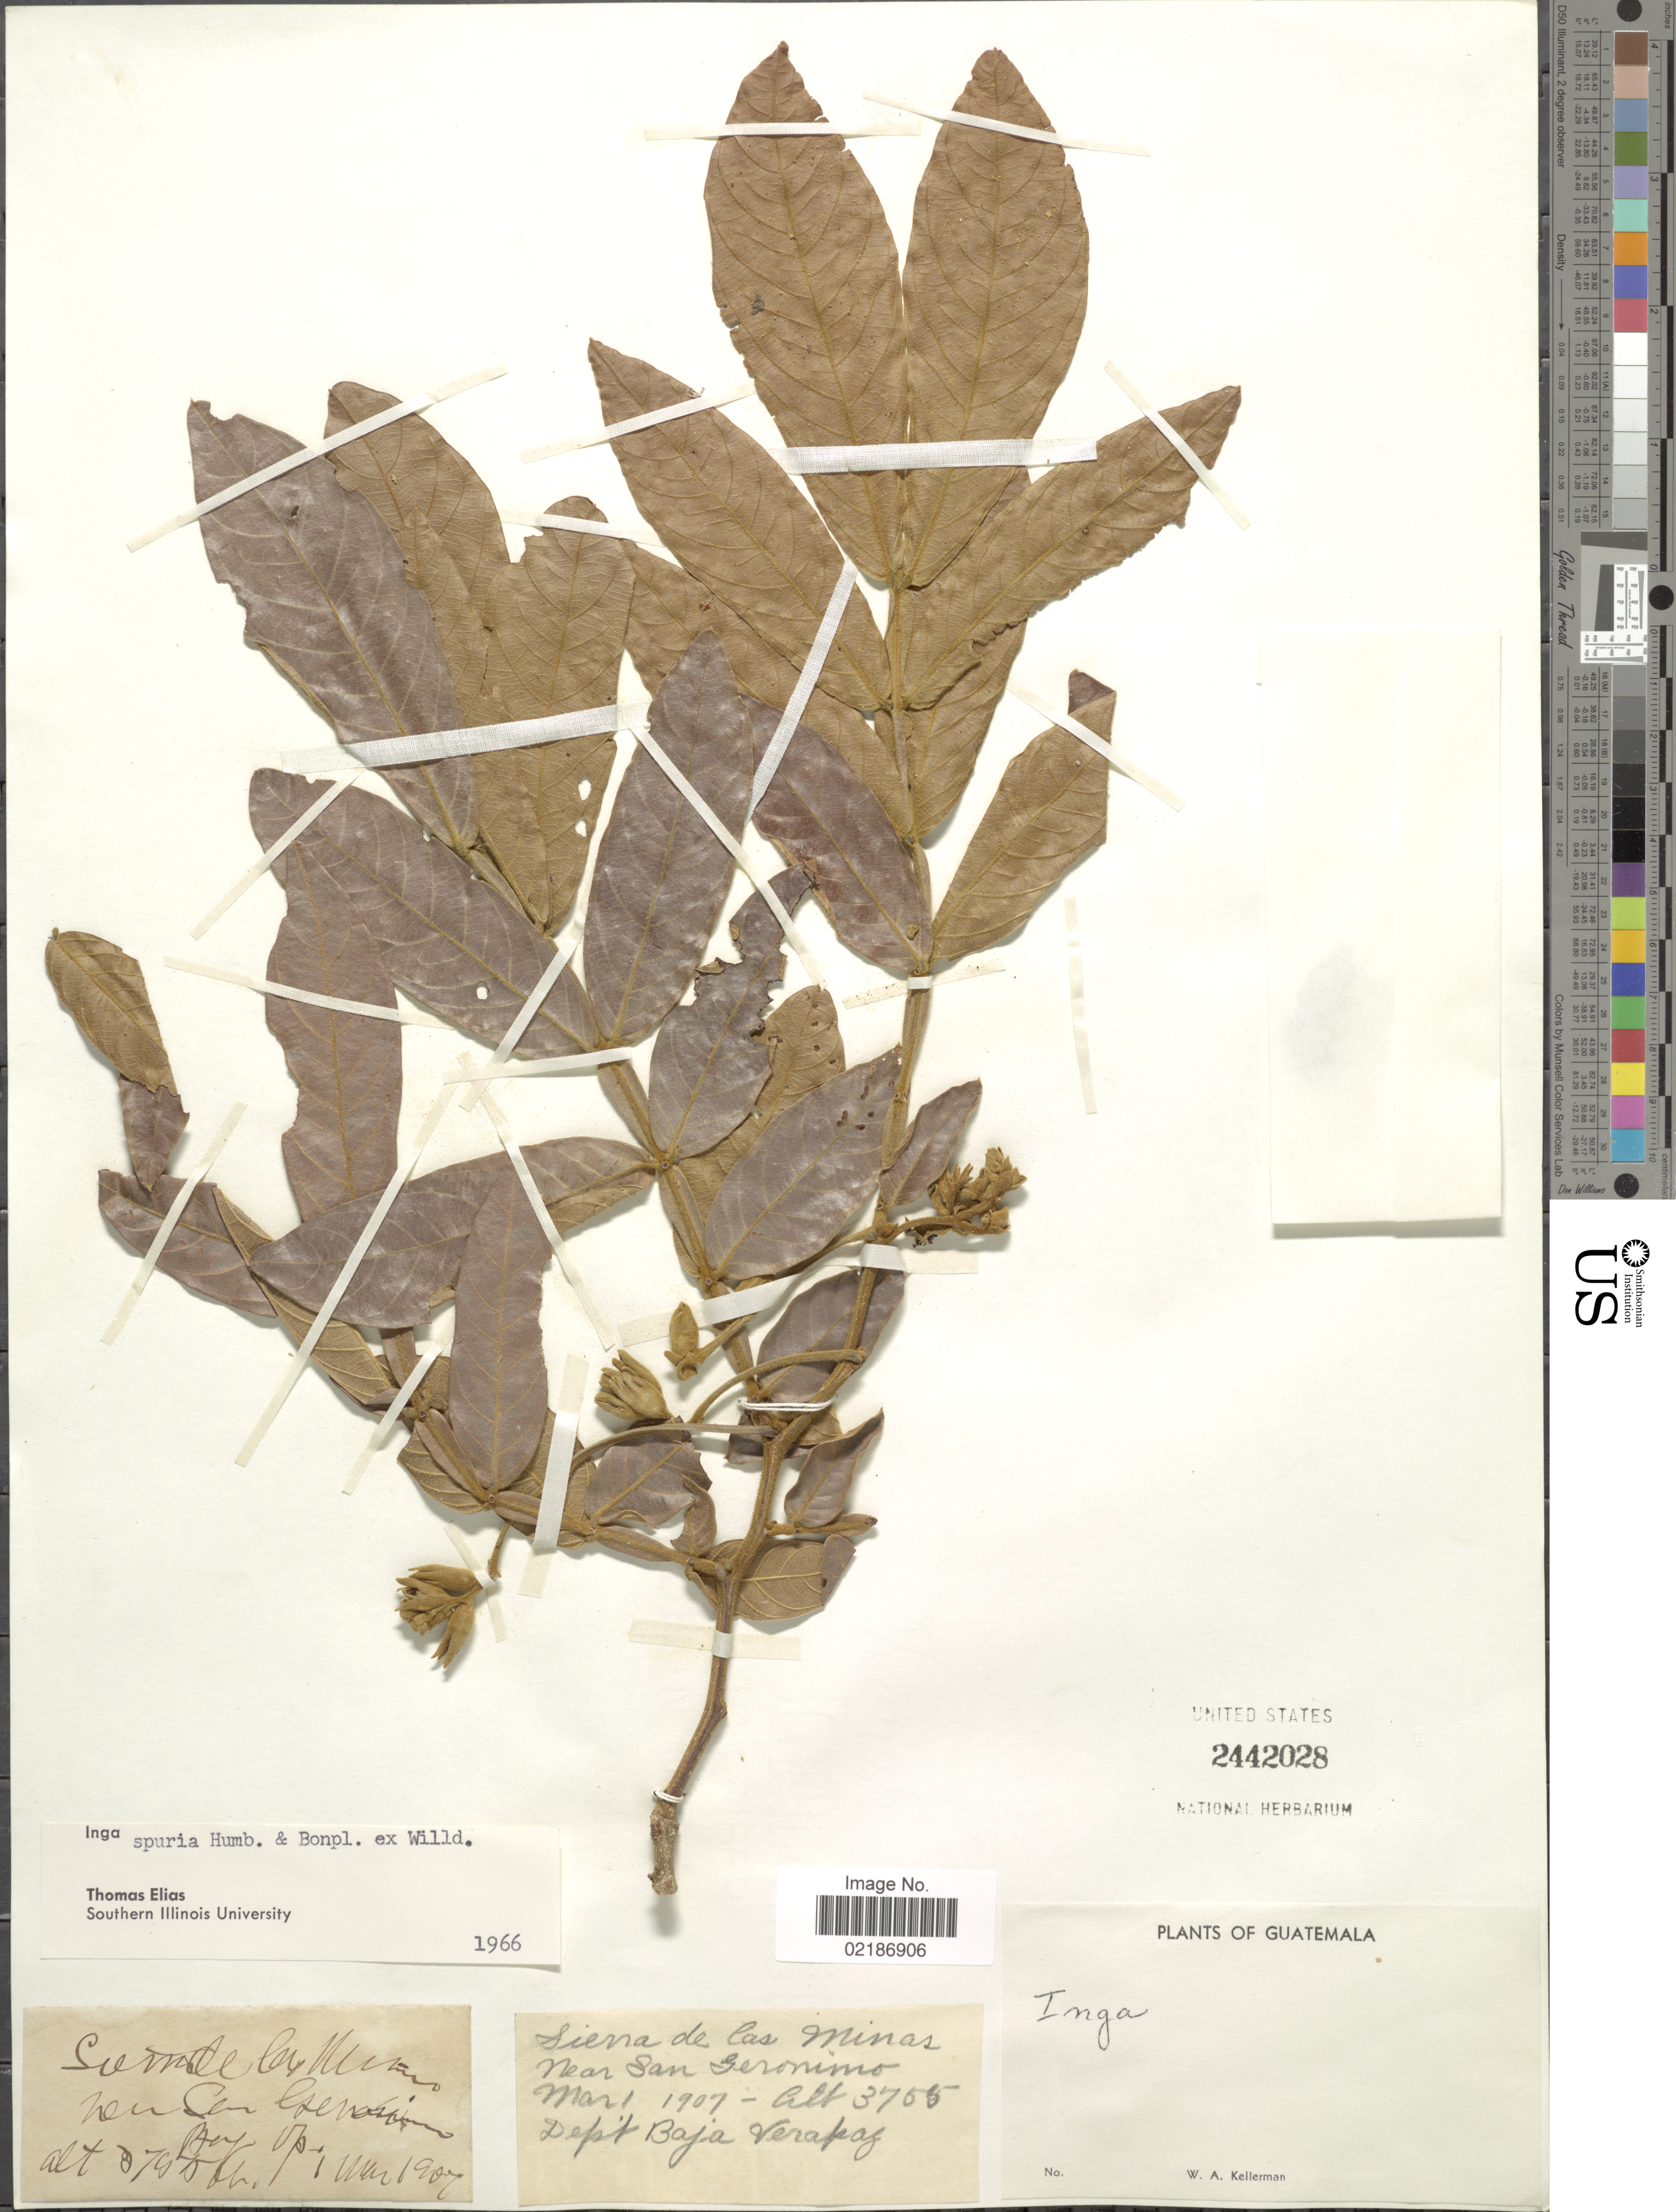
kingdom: Plantae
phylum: Tracheophyta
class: Magnoliopsida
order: Fabales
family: Fabaceae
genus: Inga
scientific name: Inga vera subsp. vera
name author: Willd.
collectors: W. Kellerman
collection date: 1907-03-01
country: Guatemala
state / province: Baja Verapaz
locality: Sierra de las Minas, near San Geronimo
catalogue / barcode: US 2442028